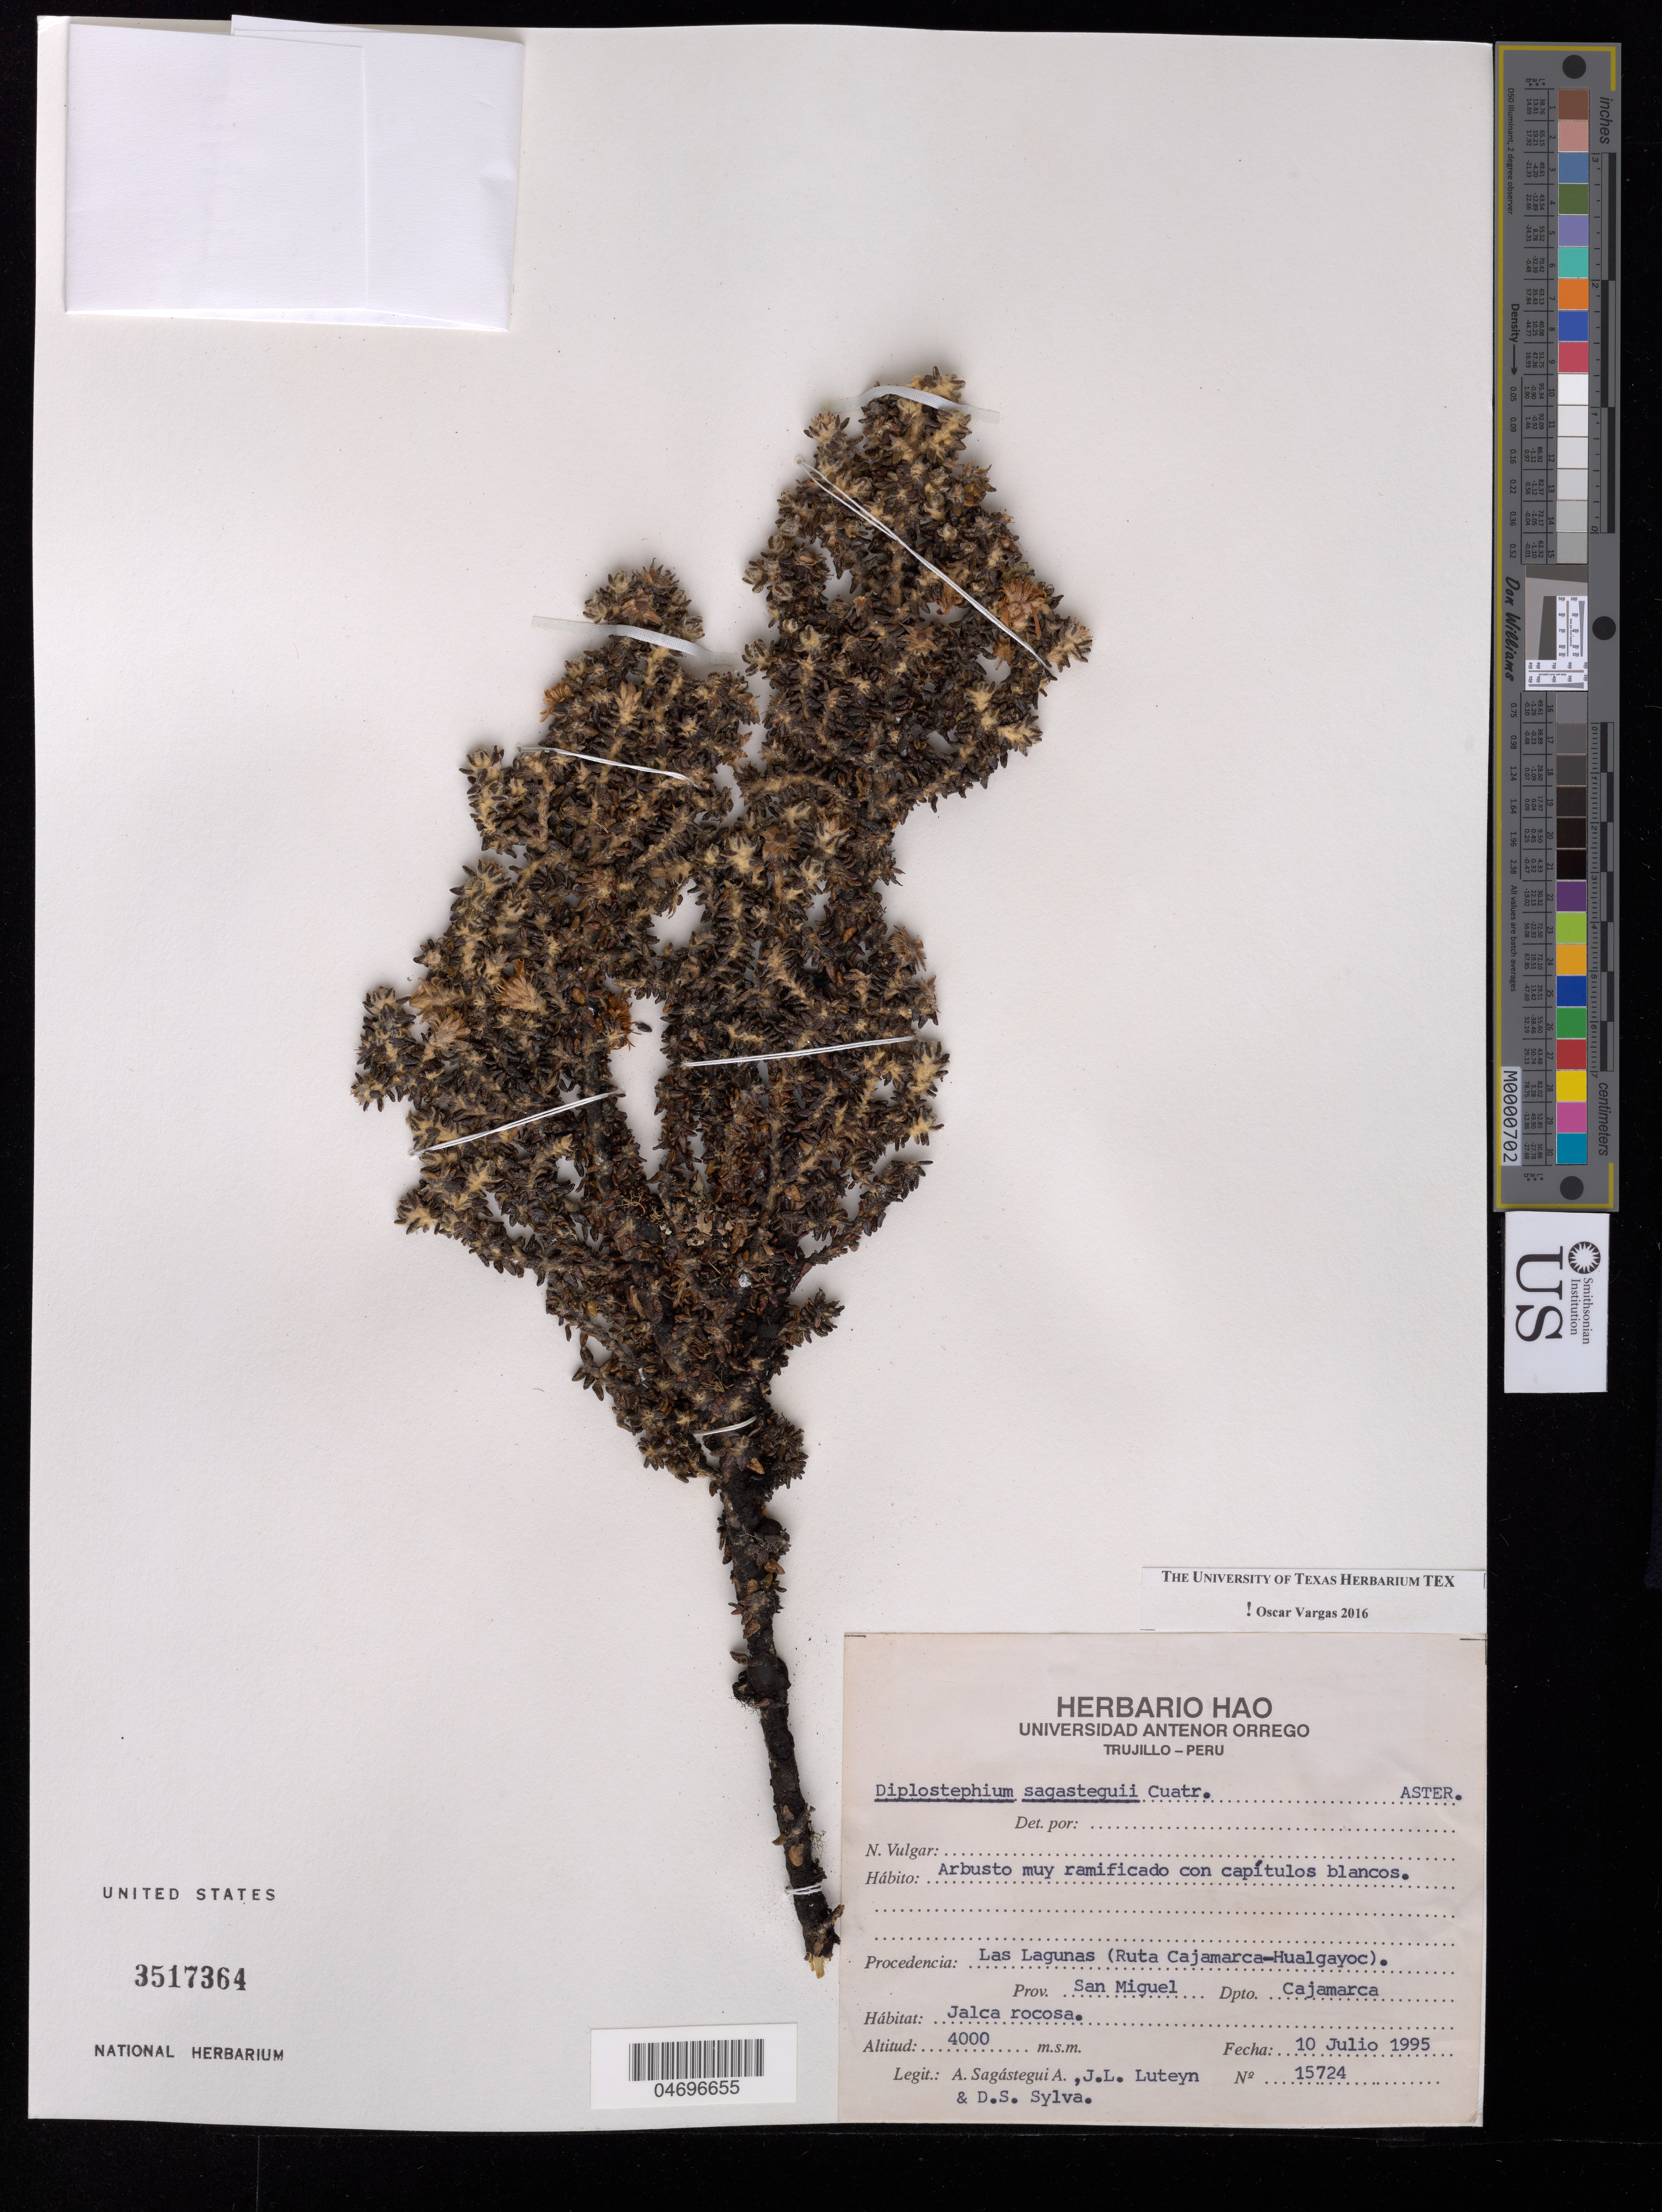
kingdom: Plantae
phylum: Tracheophyta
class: Magnoliopsida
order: Asterales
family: Asteraceae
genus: Diplostephium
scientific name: Diplostephium sagasteguii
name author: Cuatrec.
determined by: Vargas, Oscar M.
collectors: A. Sagástegui A., J. L. Luteyn & D. Sylva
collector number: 15724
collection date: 1995-07-10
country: Peru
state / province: Cajamarca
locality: Las Lagunas (Ruta Cajamarca-Hualgayoc) Prov. San Miguel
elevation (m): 4000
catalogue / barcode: US 3517364